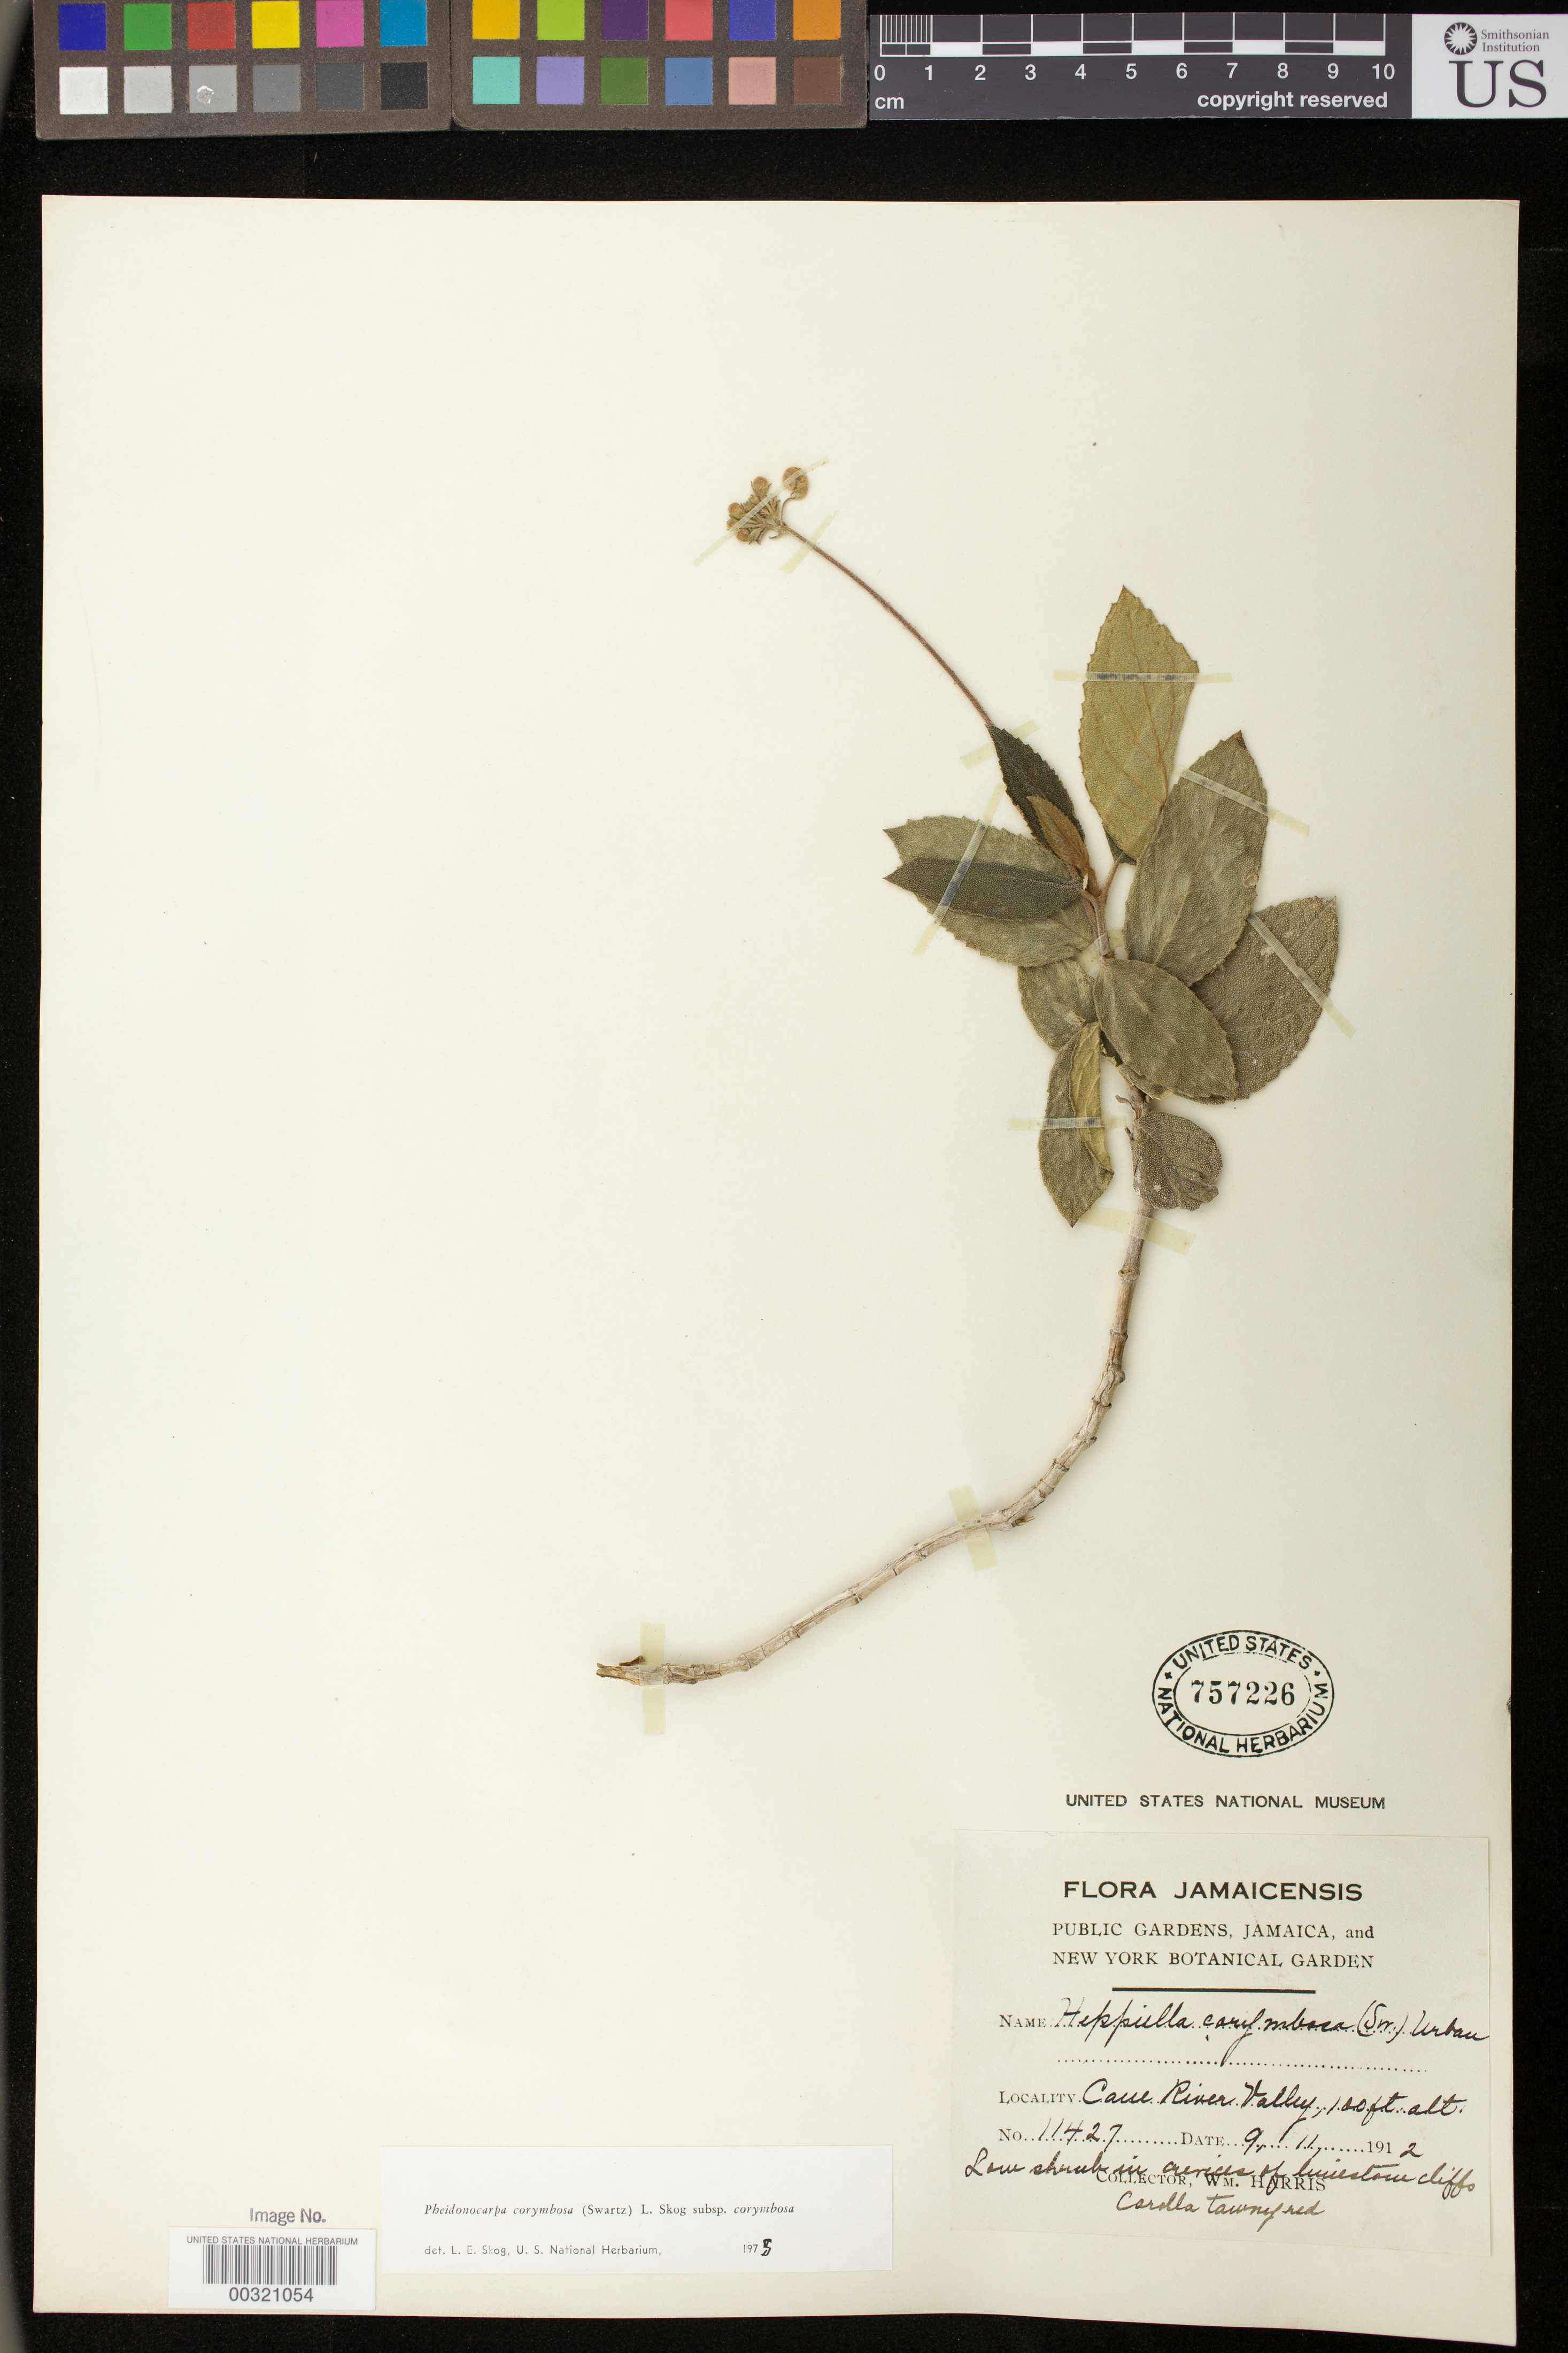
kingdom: Plantae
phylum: Tracheophyta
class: Magnoliopsida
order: Lamiales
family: Gesneriaceae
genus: Pheidonocarpa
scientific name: Pheidonocarpa corymbosa subsp. corymbosa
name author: (Sw.) L.E. Skog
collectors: W. Harris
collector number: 11427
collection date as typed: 09 Nov 1912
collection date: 1912-11-09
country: Jamaica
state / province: Saint Andrew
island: Jamaica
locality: Cane River valley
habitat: In crevices of limestone cliffs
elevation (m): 30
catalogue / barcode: US 757226